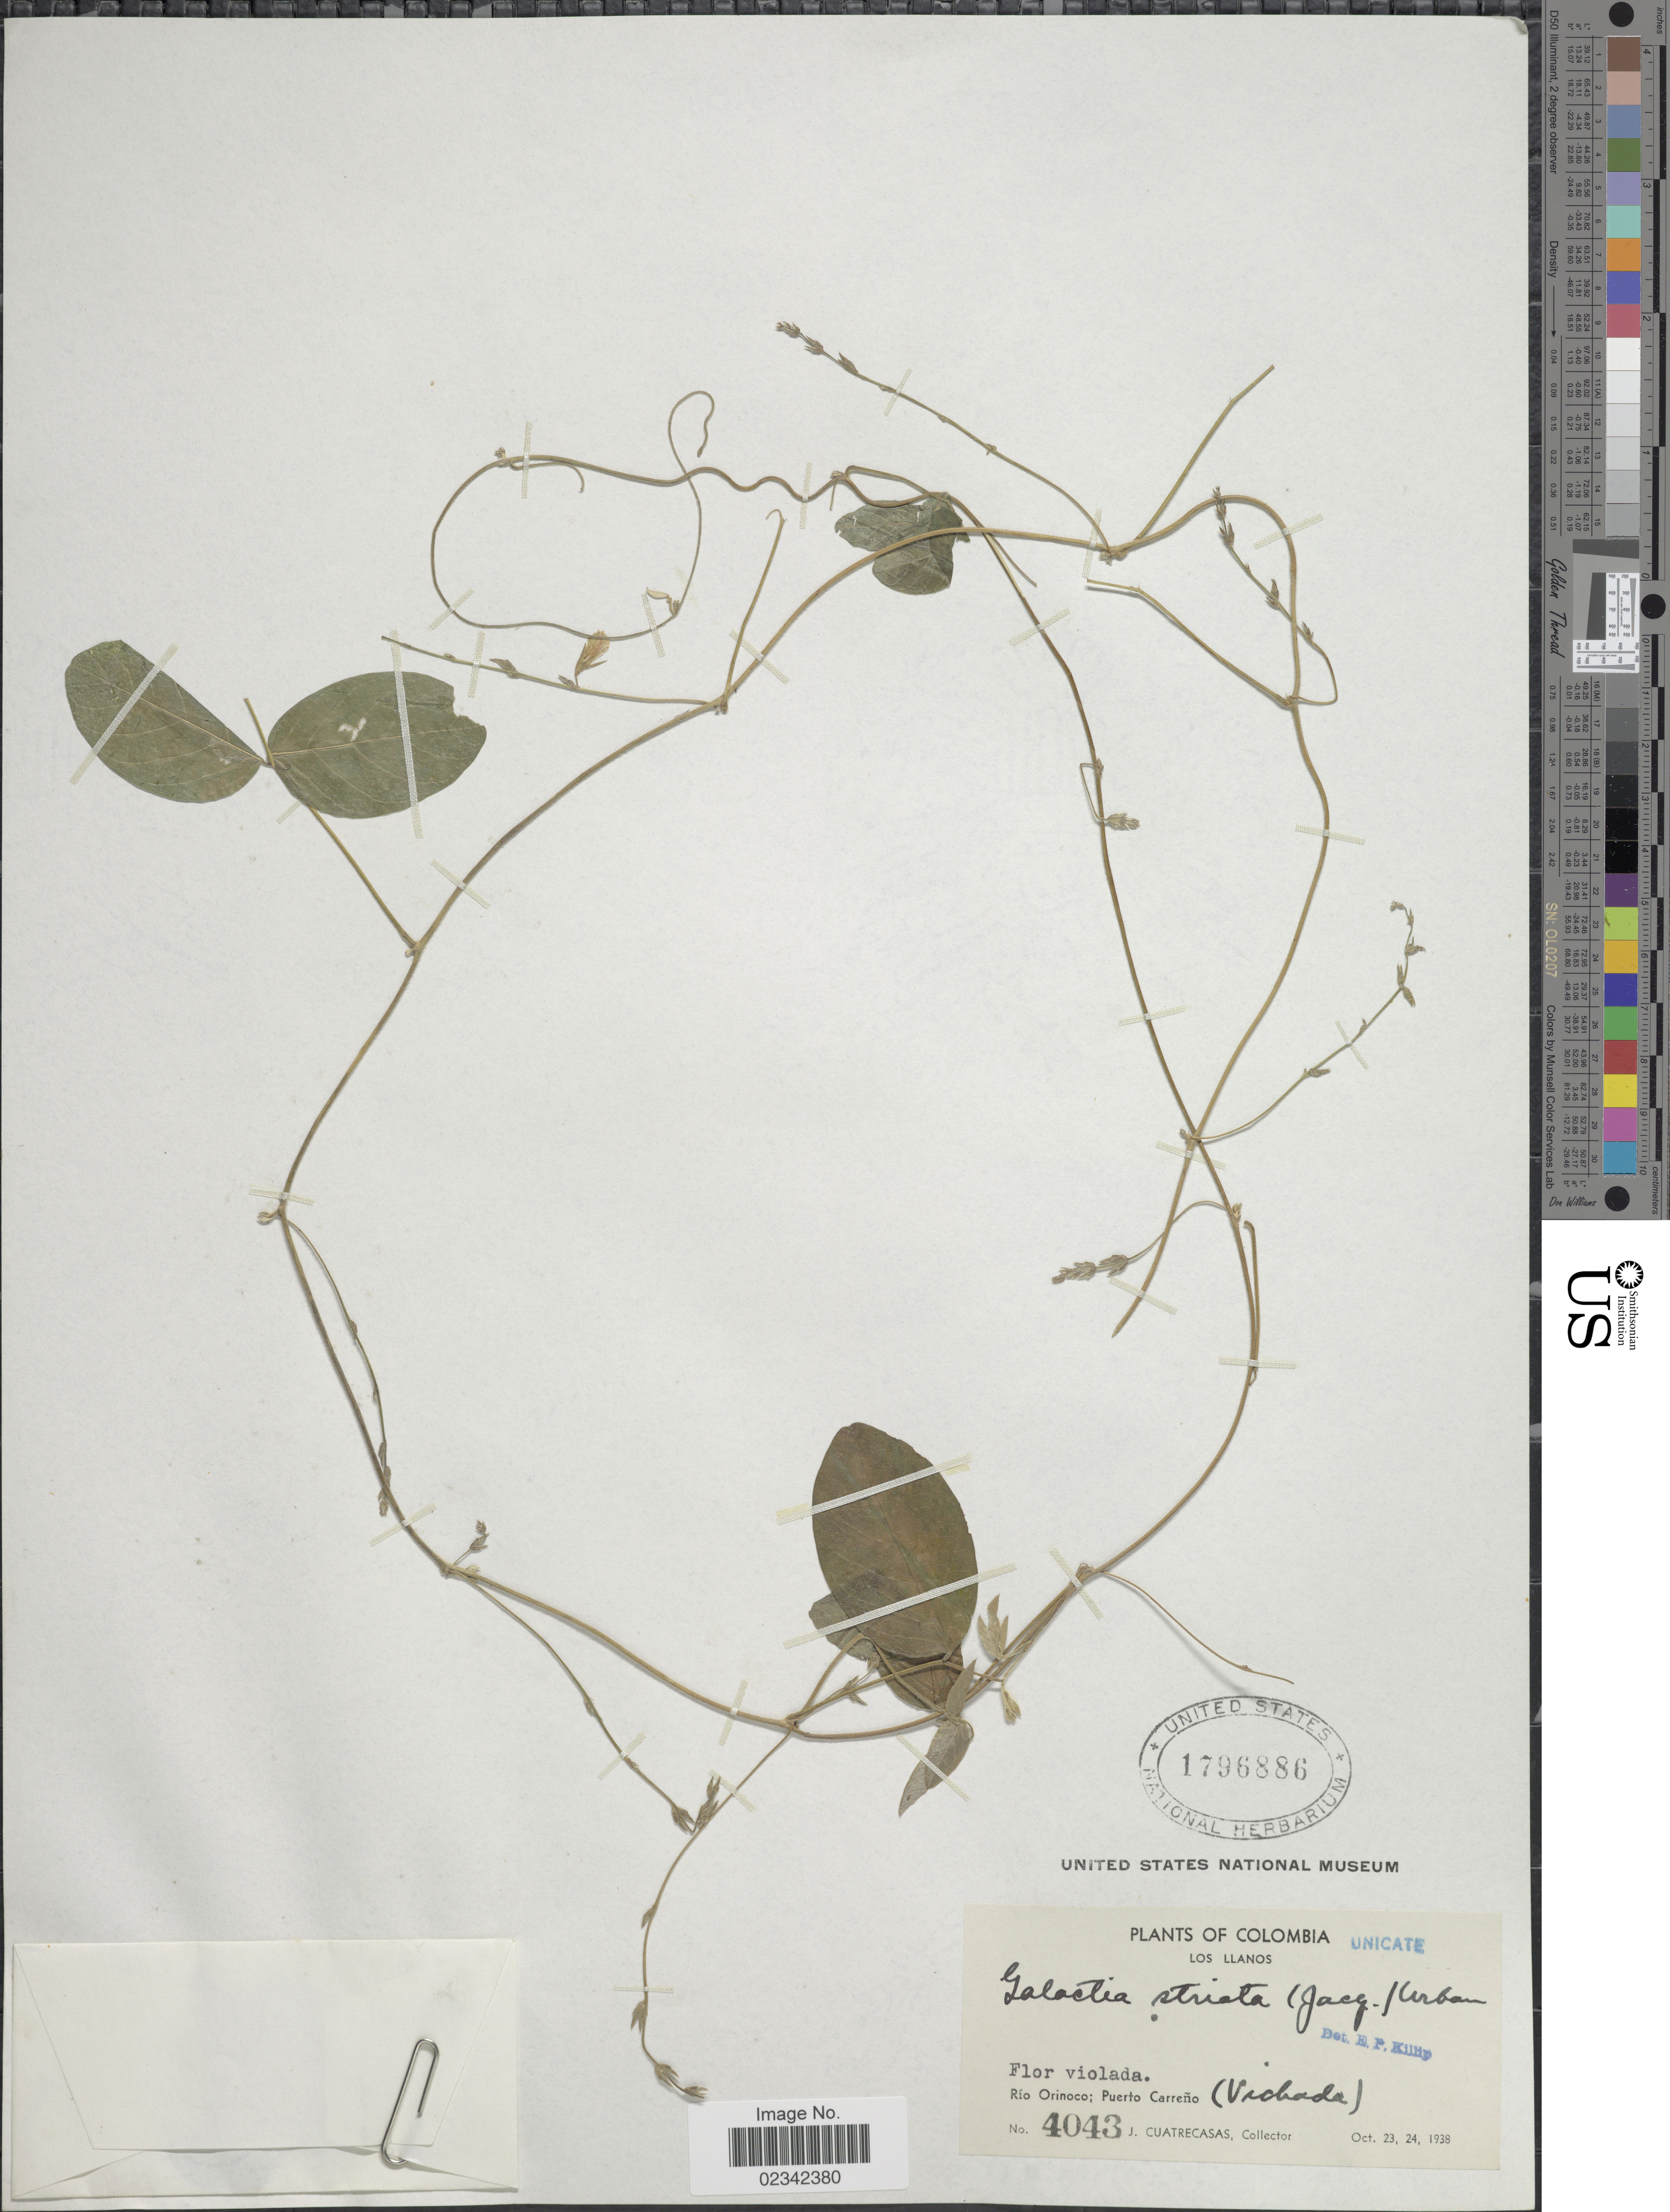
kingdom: Plantae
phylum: Tracheophyta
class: Magnoliopsida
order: Fabales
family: Fabaceae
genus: Galactia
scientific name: Galactia striata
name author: (Jacq.) Urb.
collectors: J. Cuatrecasas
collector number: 4043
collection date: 1938-10-23/1938-10-24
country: Colombia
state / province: Vichada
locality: Rio Orinoco; Puerto Carreno, Los Llanos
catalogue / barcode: US 1796886